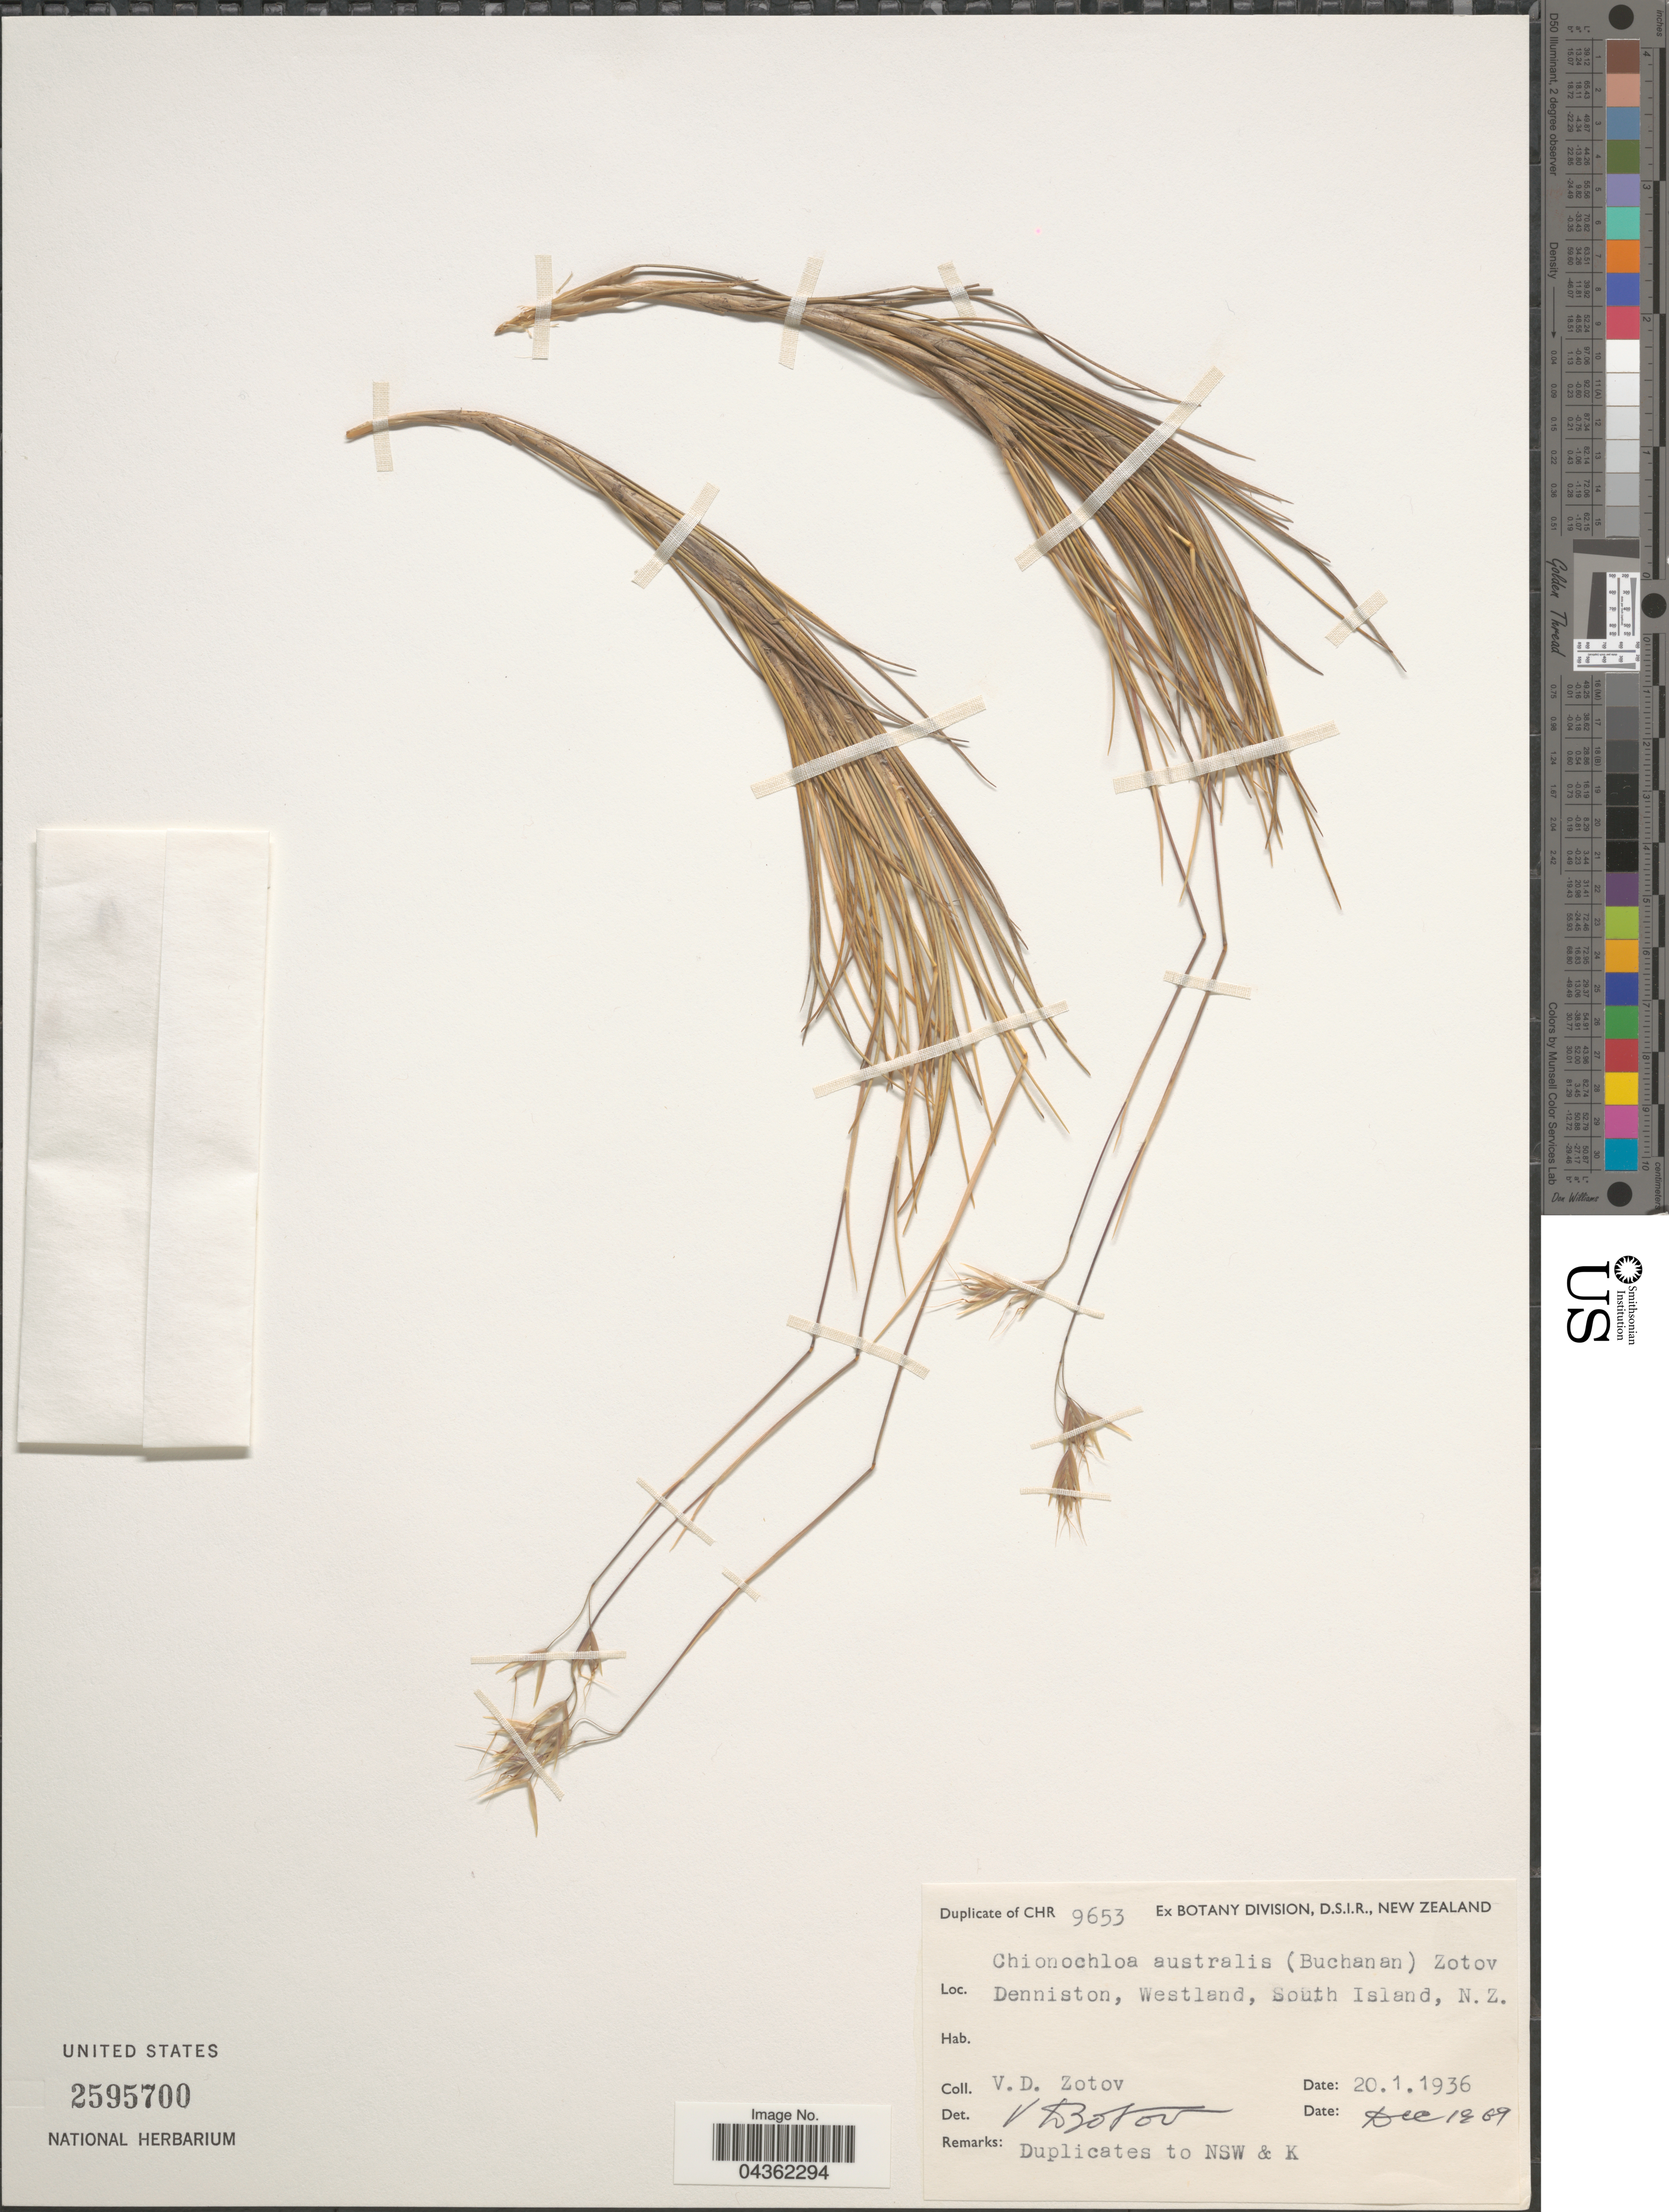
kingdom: Plantae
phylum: Tracheophyta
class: Liliopsida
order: Poales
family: Poaceae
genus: Chionochloa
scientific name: Chionochloa australis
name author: (Buchanan) Zotov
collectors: V. Zotov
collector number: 9653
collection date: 1936-01-20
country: New Zealand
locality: Denniston, Westland, South Island.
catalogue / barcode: US 2595700